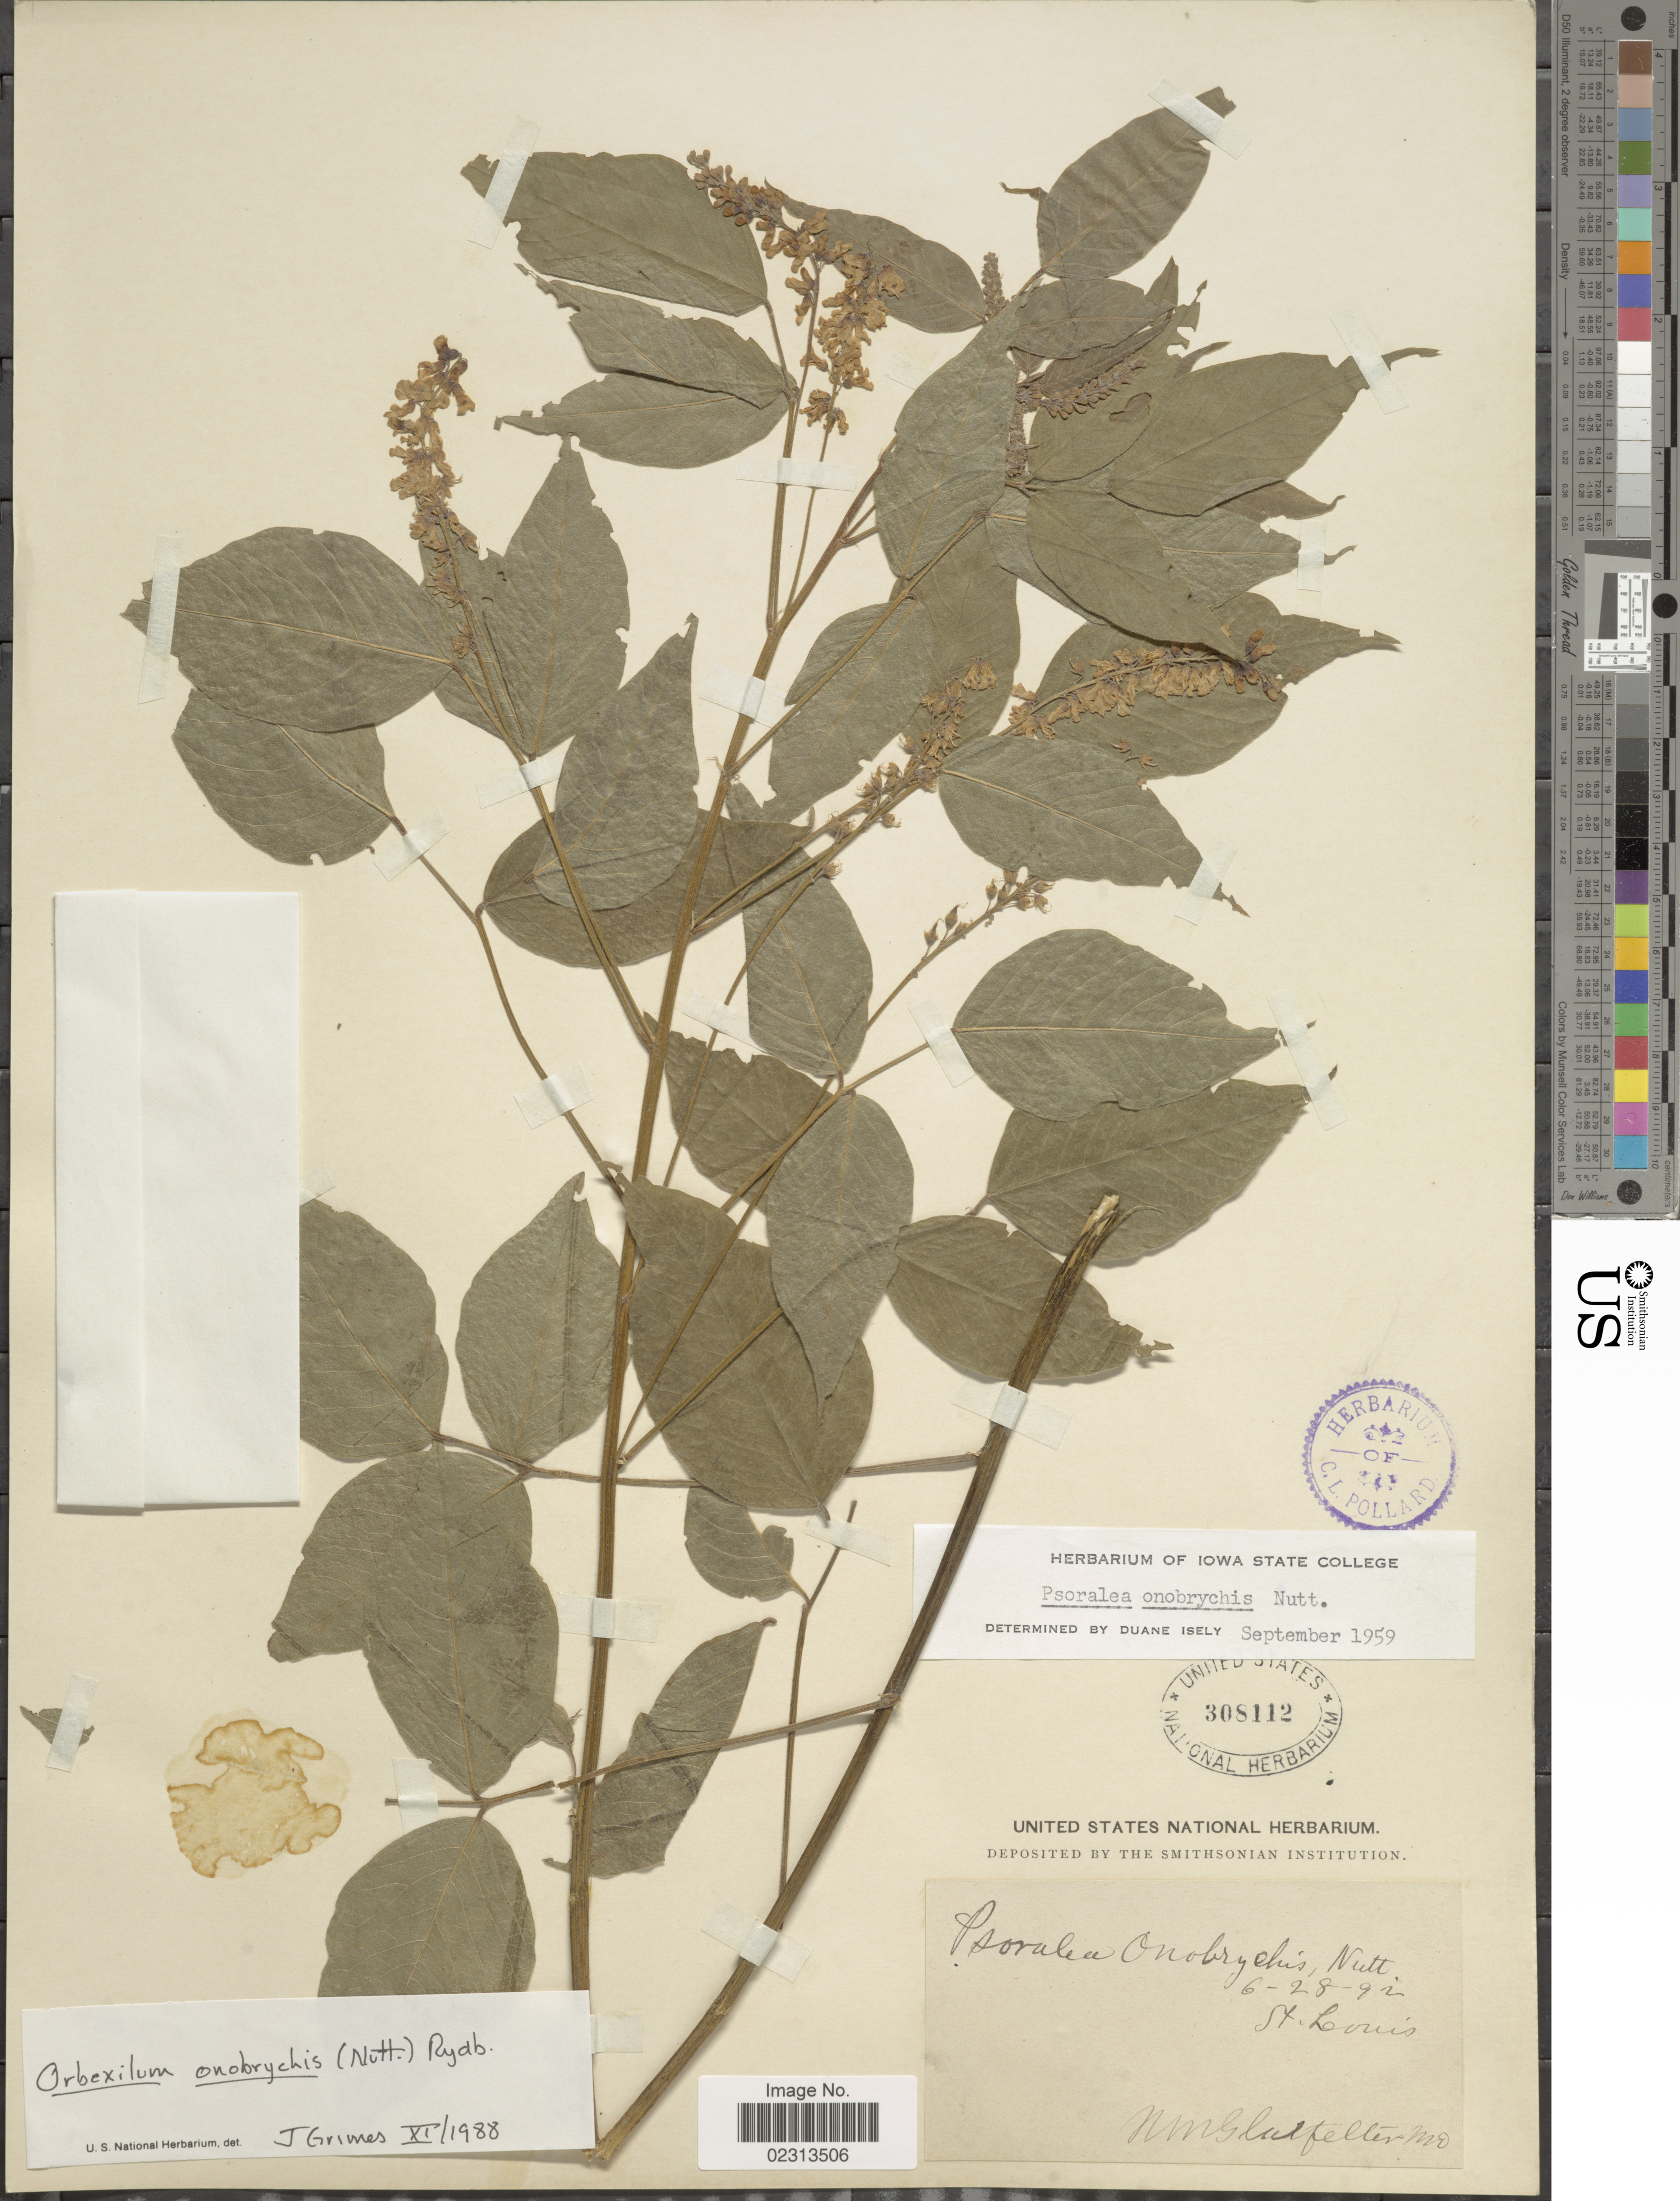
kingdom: Plantae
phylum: Tracheophyta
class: Magnoliopsida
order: Fabales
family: Fabaceae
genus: Orbexilum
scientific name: Orbexilum onobrychis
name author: (Nutt.) Rydb.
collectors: N. M. Glatfelter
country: United States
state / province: Missouri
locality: St. Louis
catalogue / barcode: US 308112